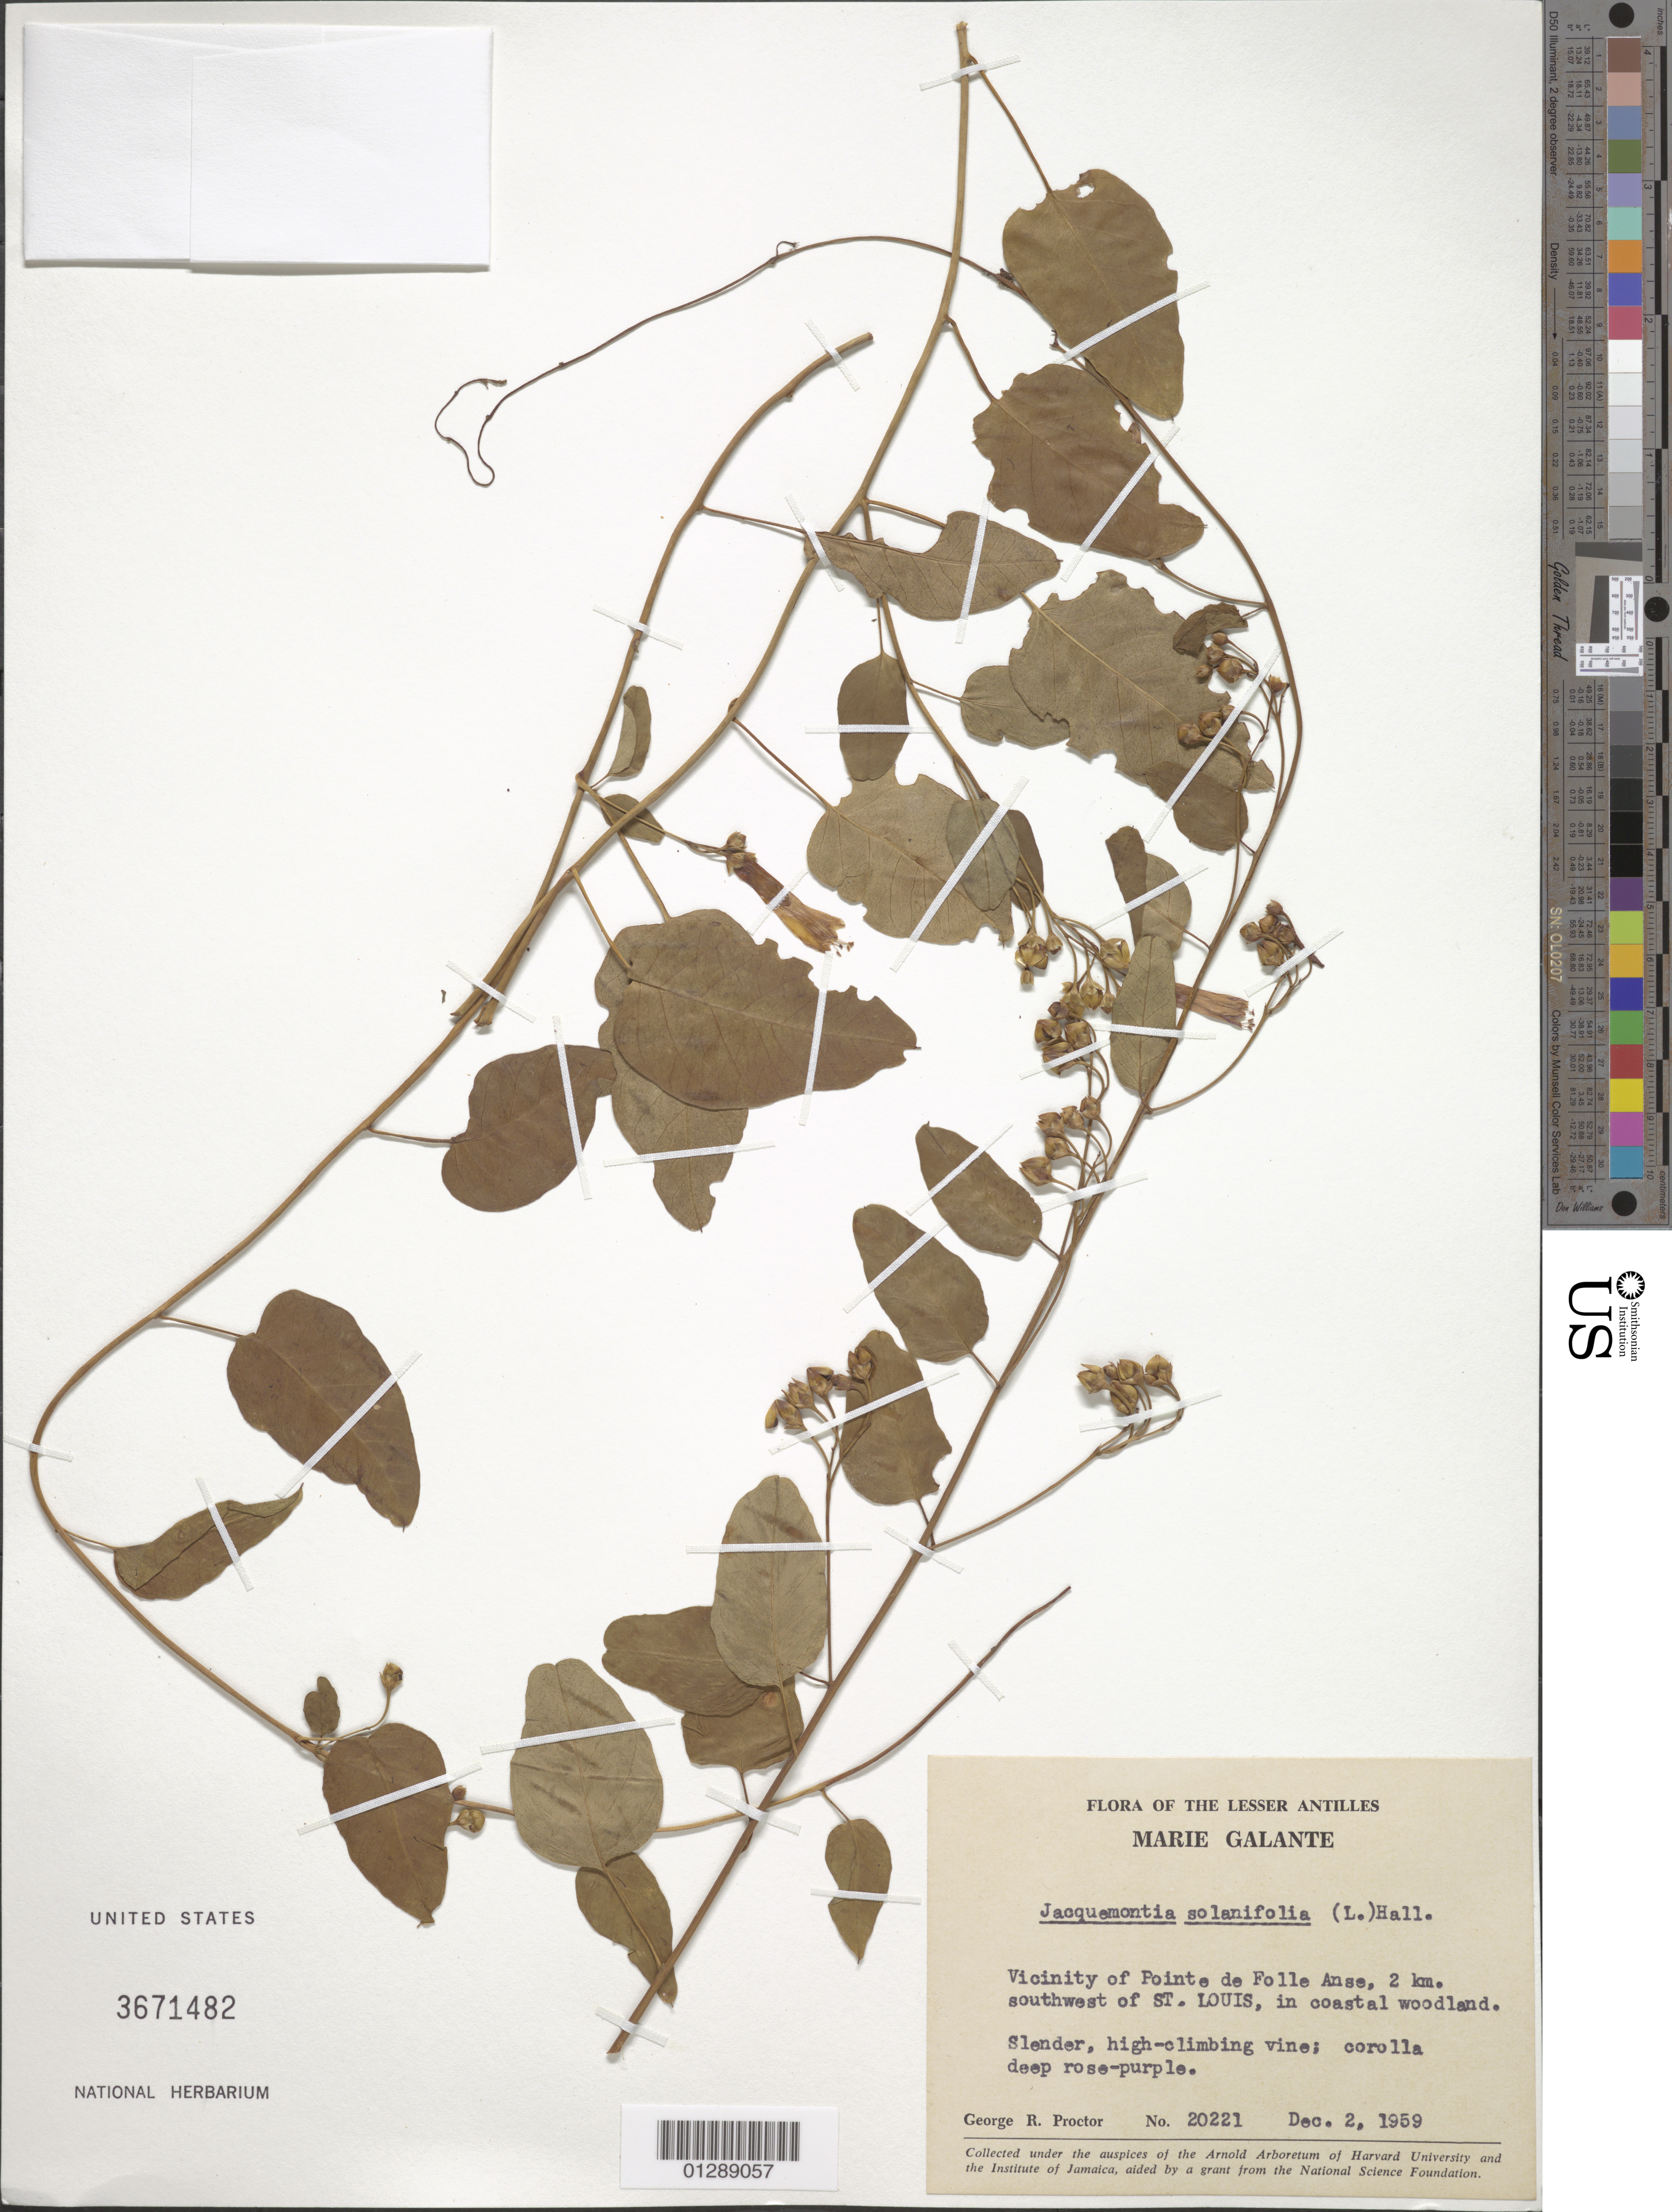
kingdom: Plantae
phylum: Tracheophyta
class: Magnoliopsida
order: Solanales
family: Convolvulaceae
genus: Jacquemontia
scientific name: Jacquemontia solanifolia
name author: (L.) Hallier f.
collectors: G. R. Proctor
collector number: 20221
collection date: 1959-12-02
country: Guadeloupe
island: Marie Galante I.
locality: Pointe de Folle Anse vicinity, 2 km SW of St. Louis.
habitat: In coastal woodland.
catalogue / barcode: US 3671482